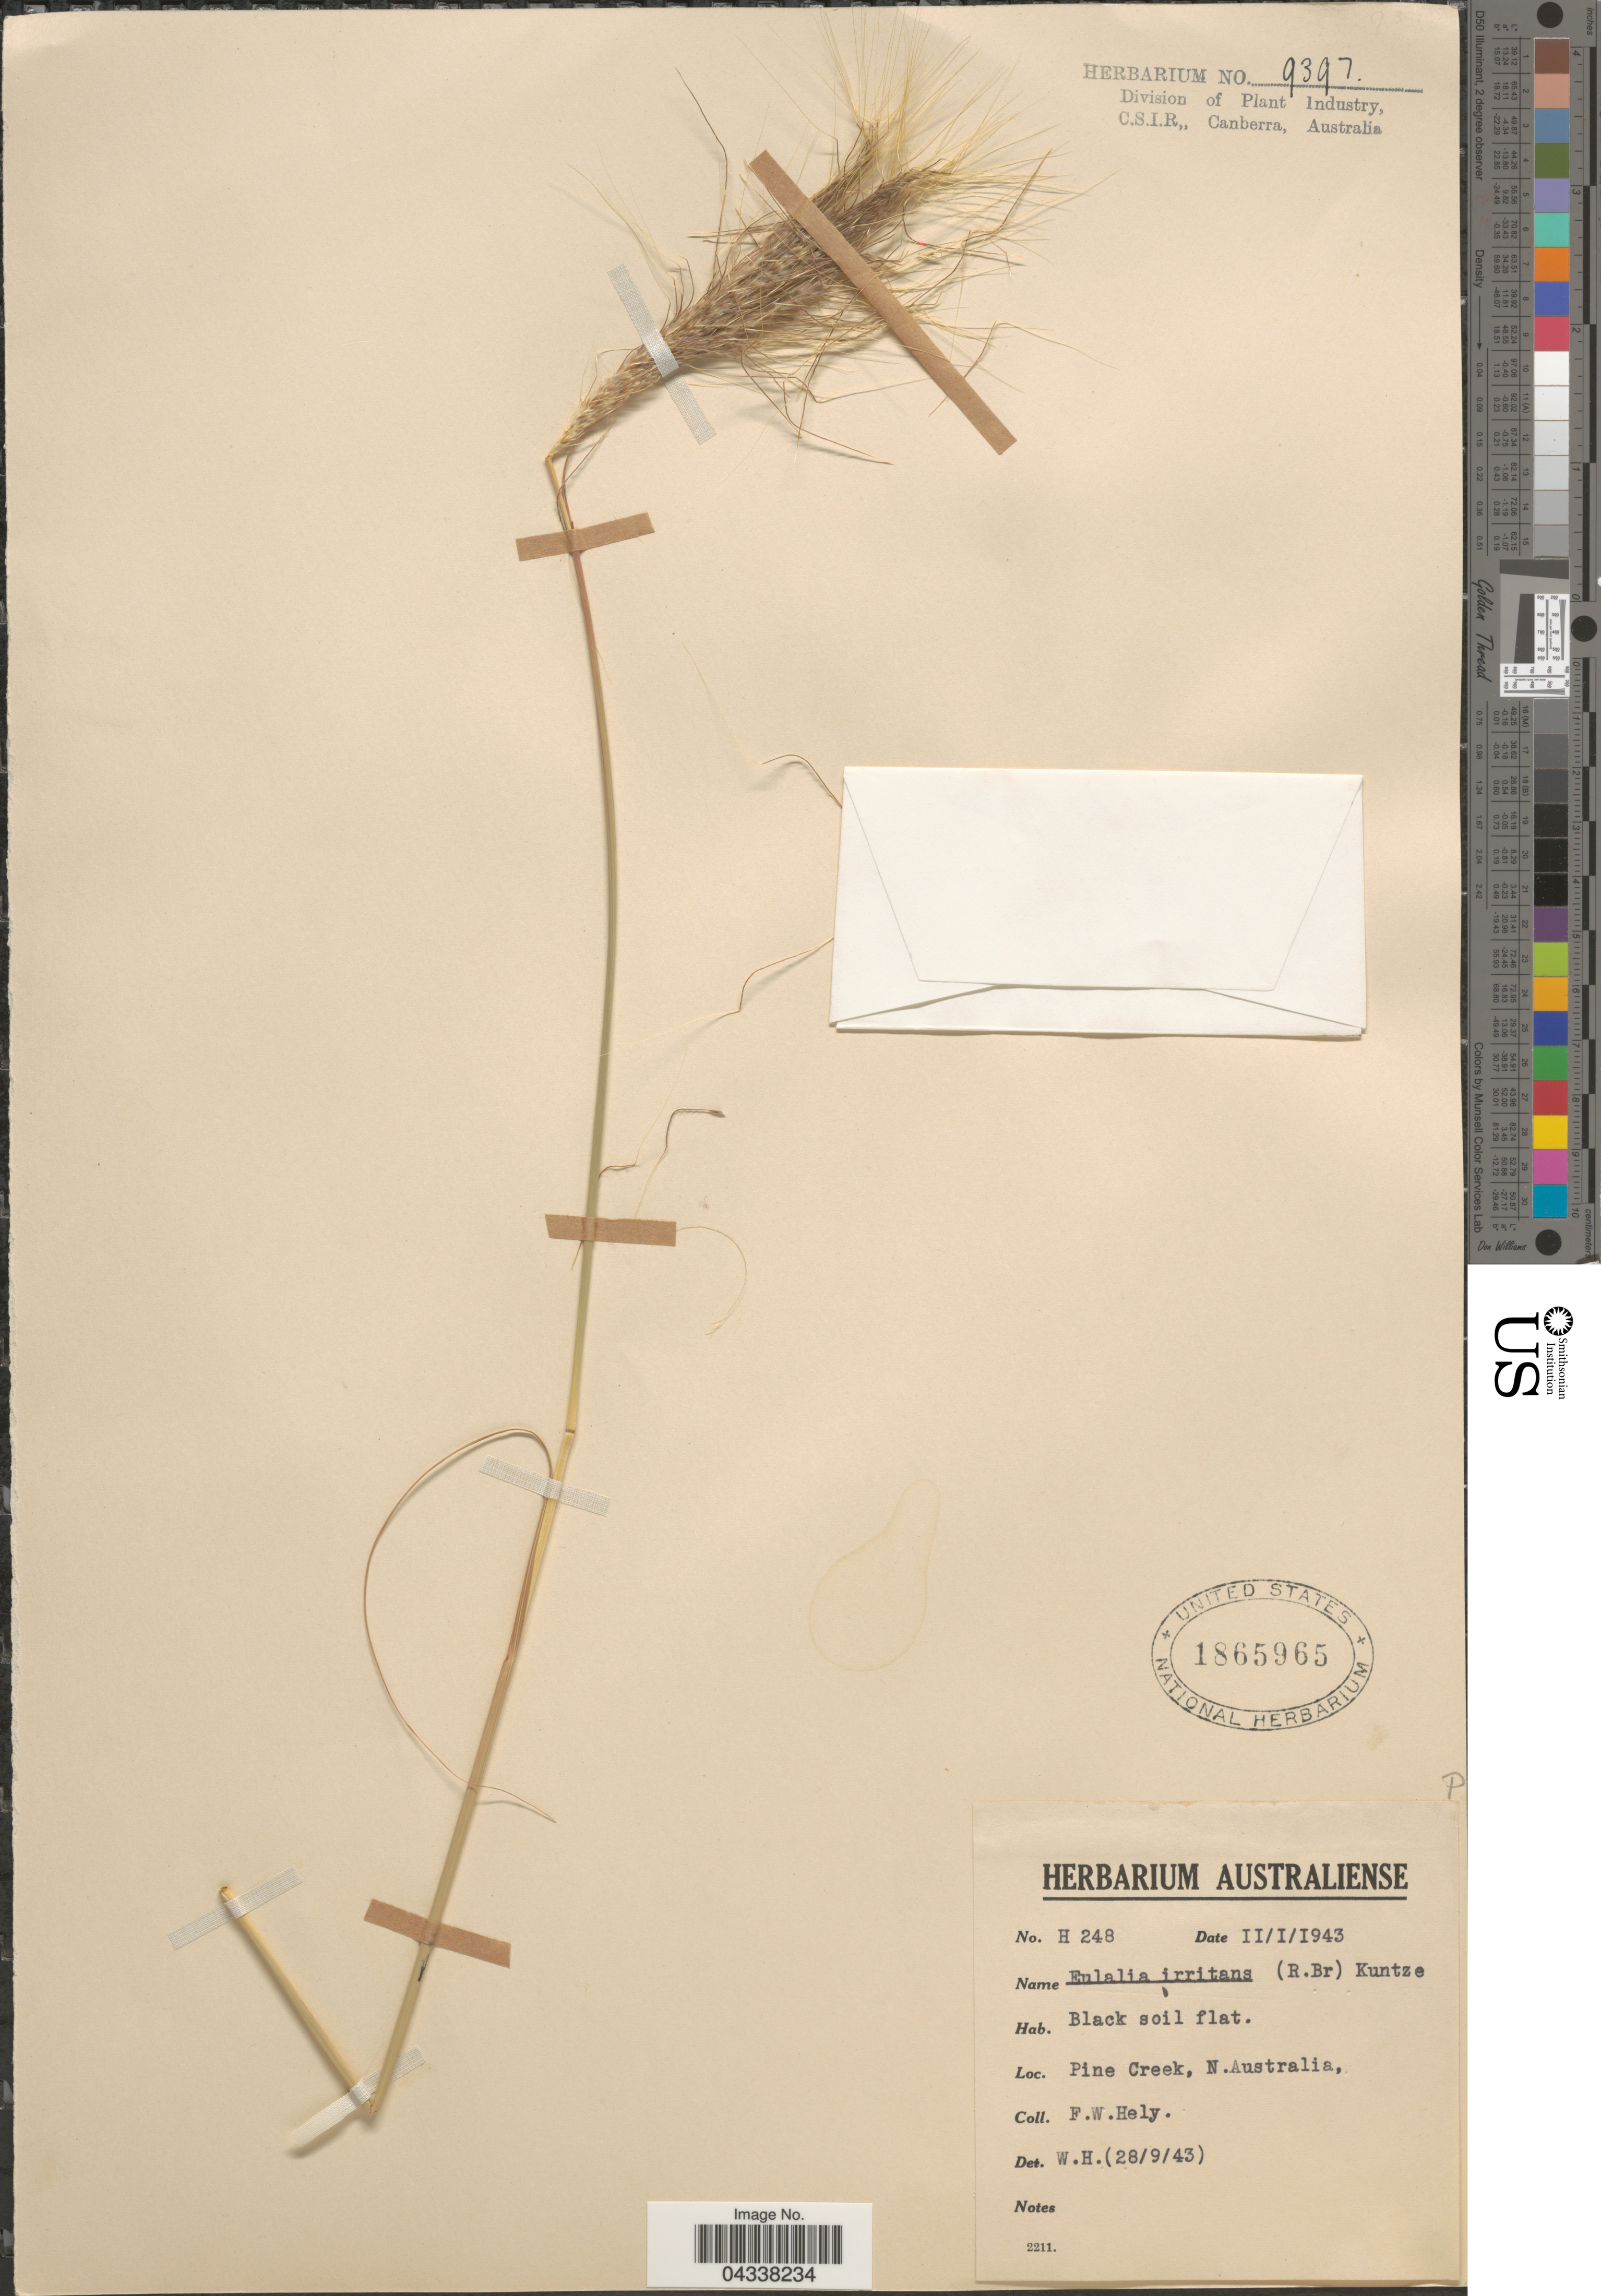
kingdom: Plantae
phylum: Tracheophyta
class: Liliopsida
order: Poales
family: Poaceae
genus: Pseudopogonatherum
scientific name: Pseudopogonatherum irritans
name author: (R. Br.) A. Camus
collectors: F. Hely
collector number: H248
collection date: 1943-01-11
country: Australia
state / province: Northern Territory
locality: Pine Creek, N. Australia.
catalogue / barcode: US 1865965